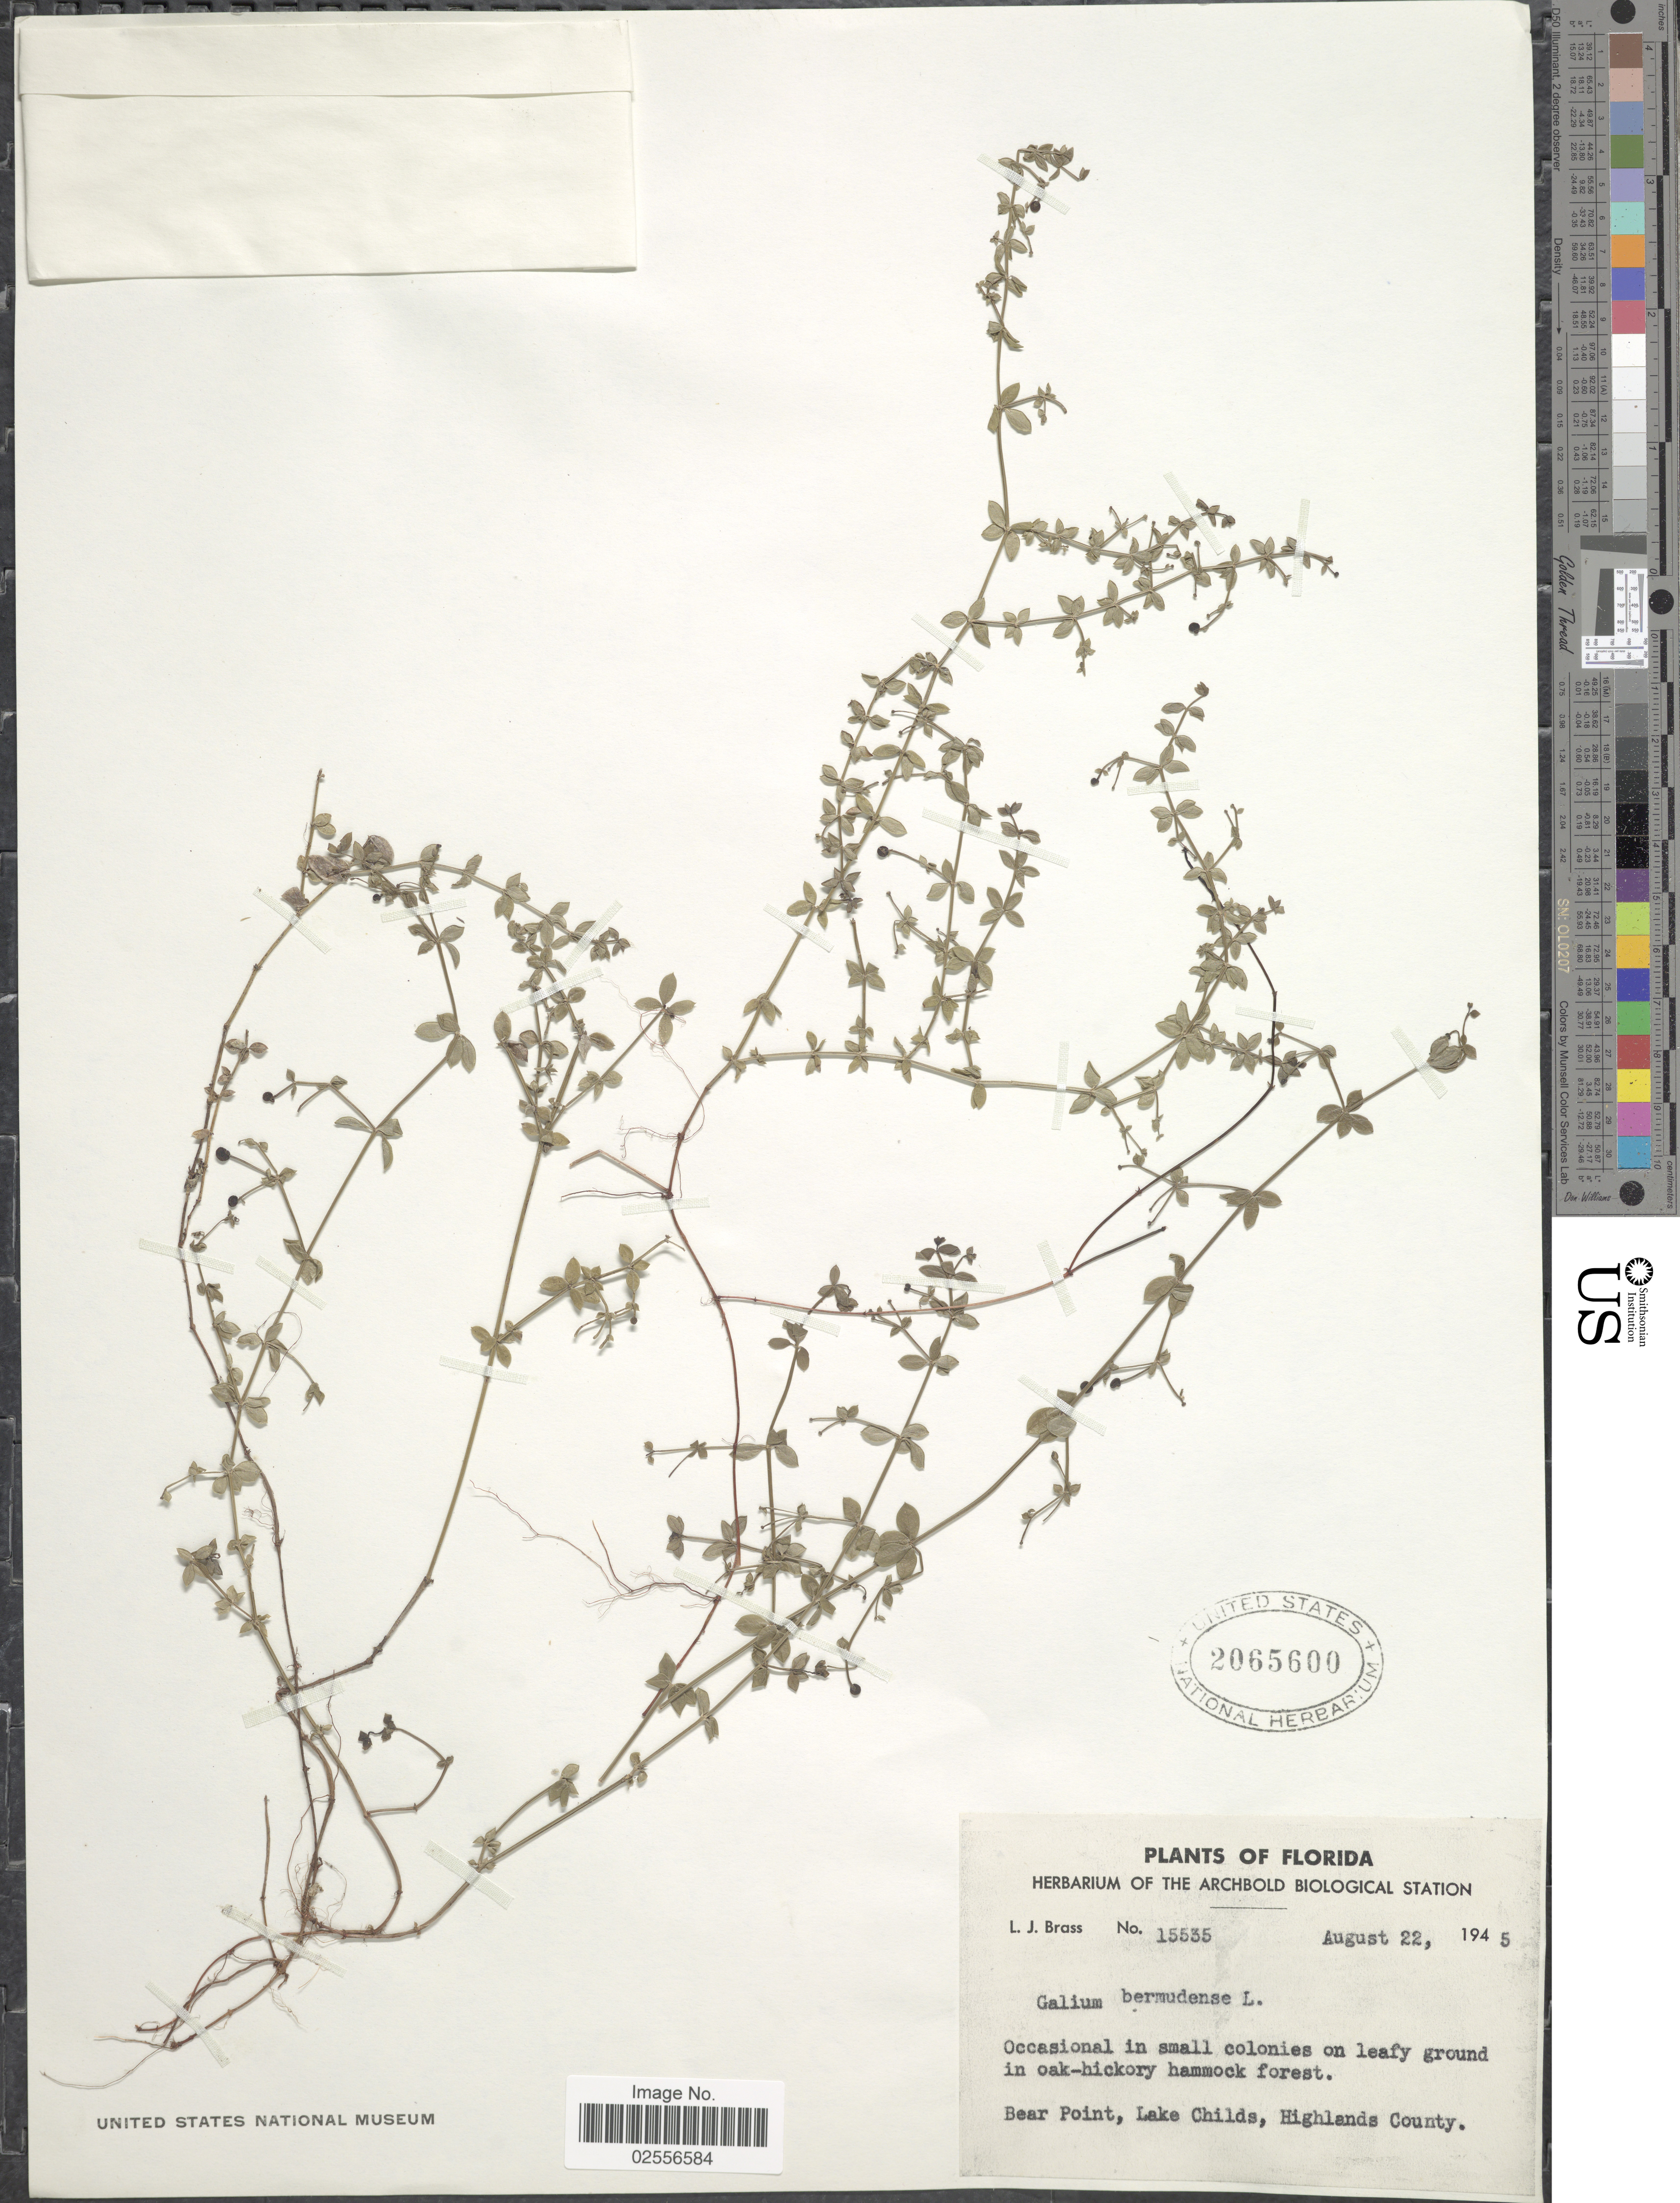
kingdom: Plantae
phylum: Tracheophyta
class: Magnoliopsida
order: Gentianales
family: Rubiaceae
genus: Galium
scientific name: Galium bermudense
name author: L.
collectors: L. J. Brass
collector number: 15535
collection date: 1945-08-22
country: United States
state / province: Florida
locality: Occasional in small colonies on leafy ground in oak-hickory hammock forest, Bear Point, Lake Childs, Highlands County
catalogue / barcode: US 2065600